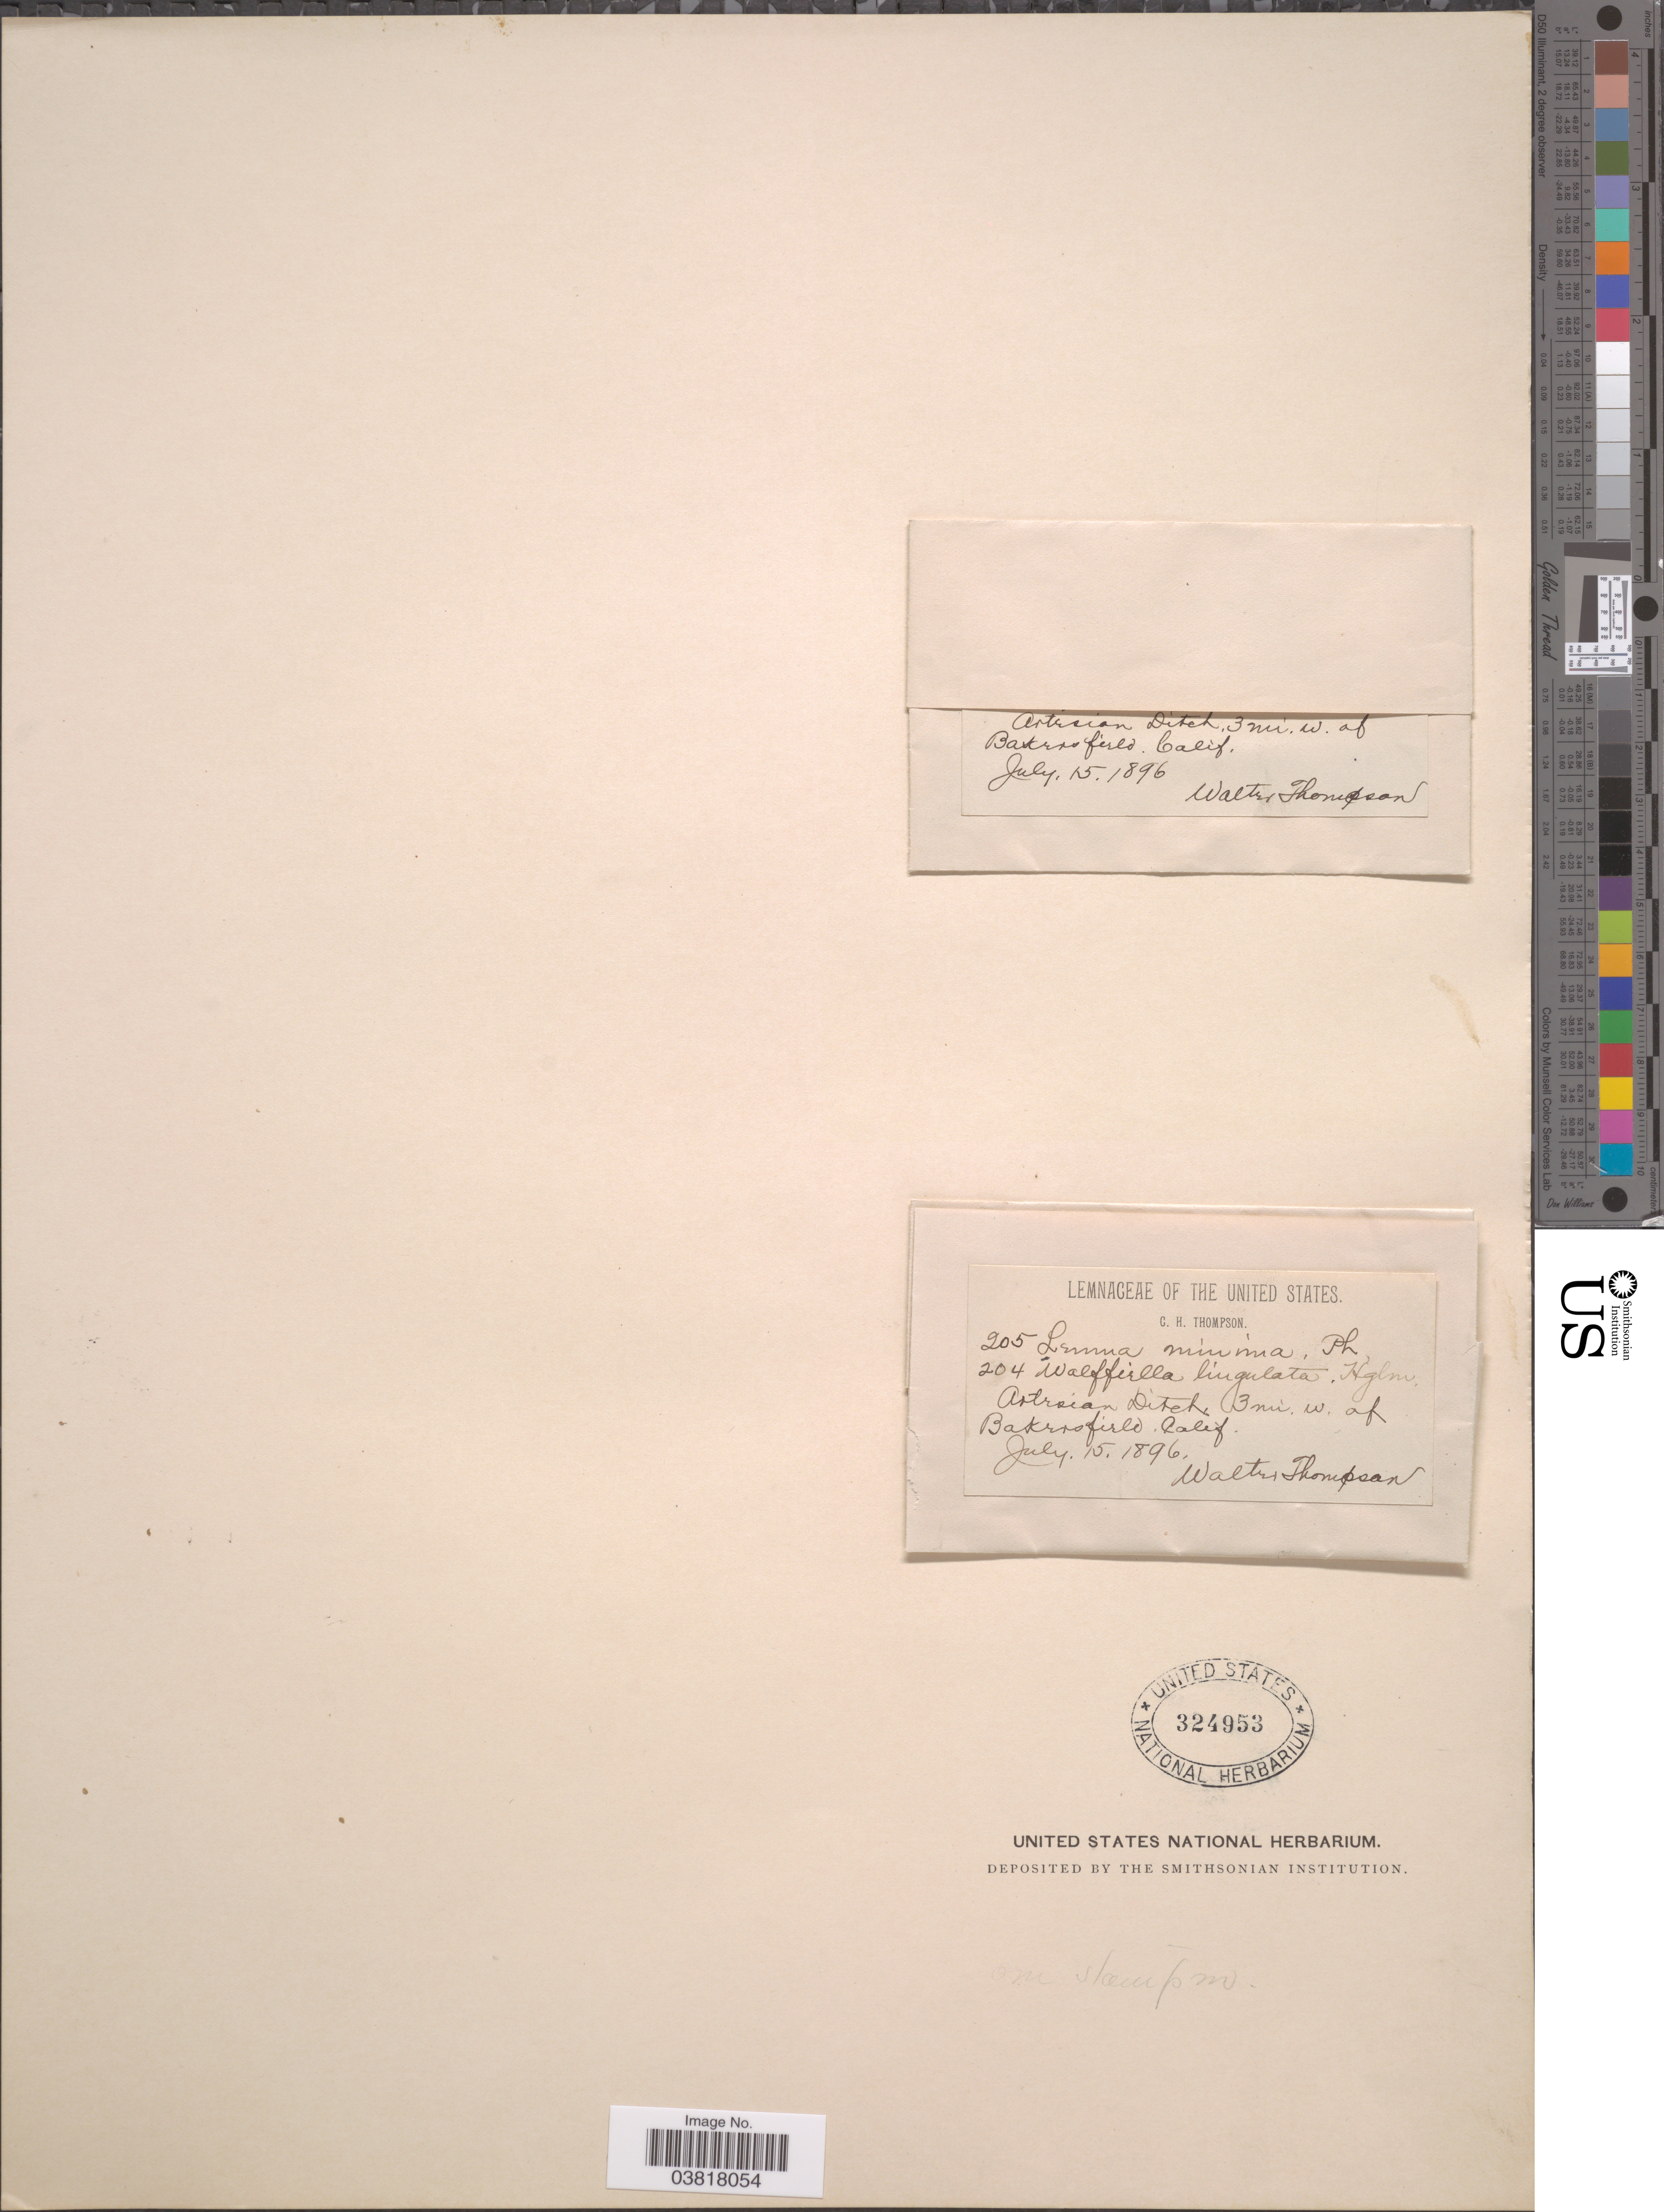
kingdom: Plantae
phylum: Tracheophyta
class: Liliopsida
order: Alismatales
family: Araceae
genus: Wolffiella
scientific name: Wolffiella lingulata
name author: Hegelm.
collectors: W. Thompson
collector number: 205/204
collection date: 1896-07-15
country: United States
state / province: California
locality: Artesia Ditch, 3 mi. w. of Bakersfield.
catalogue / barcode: US 324953